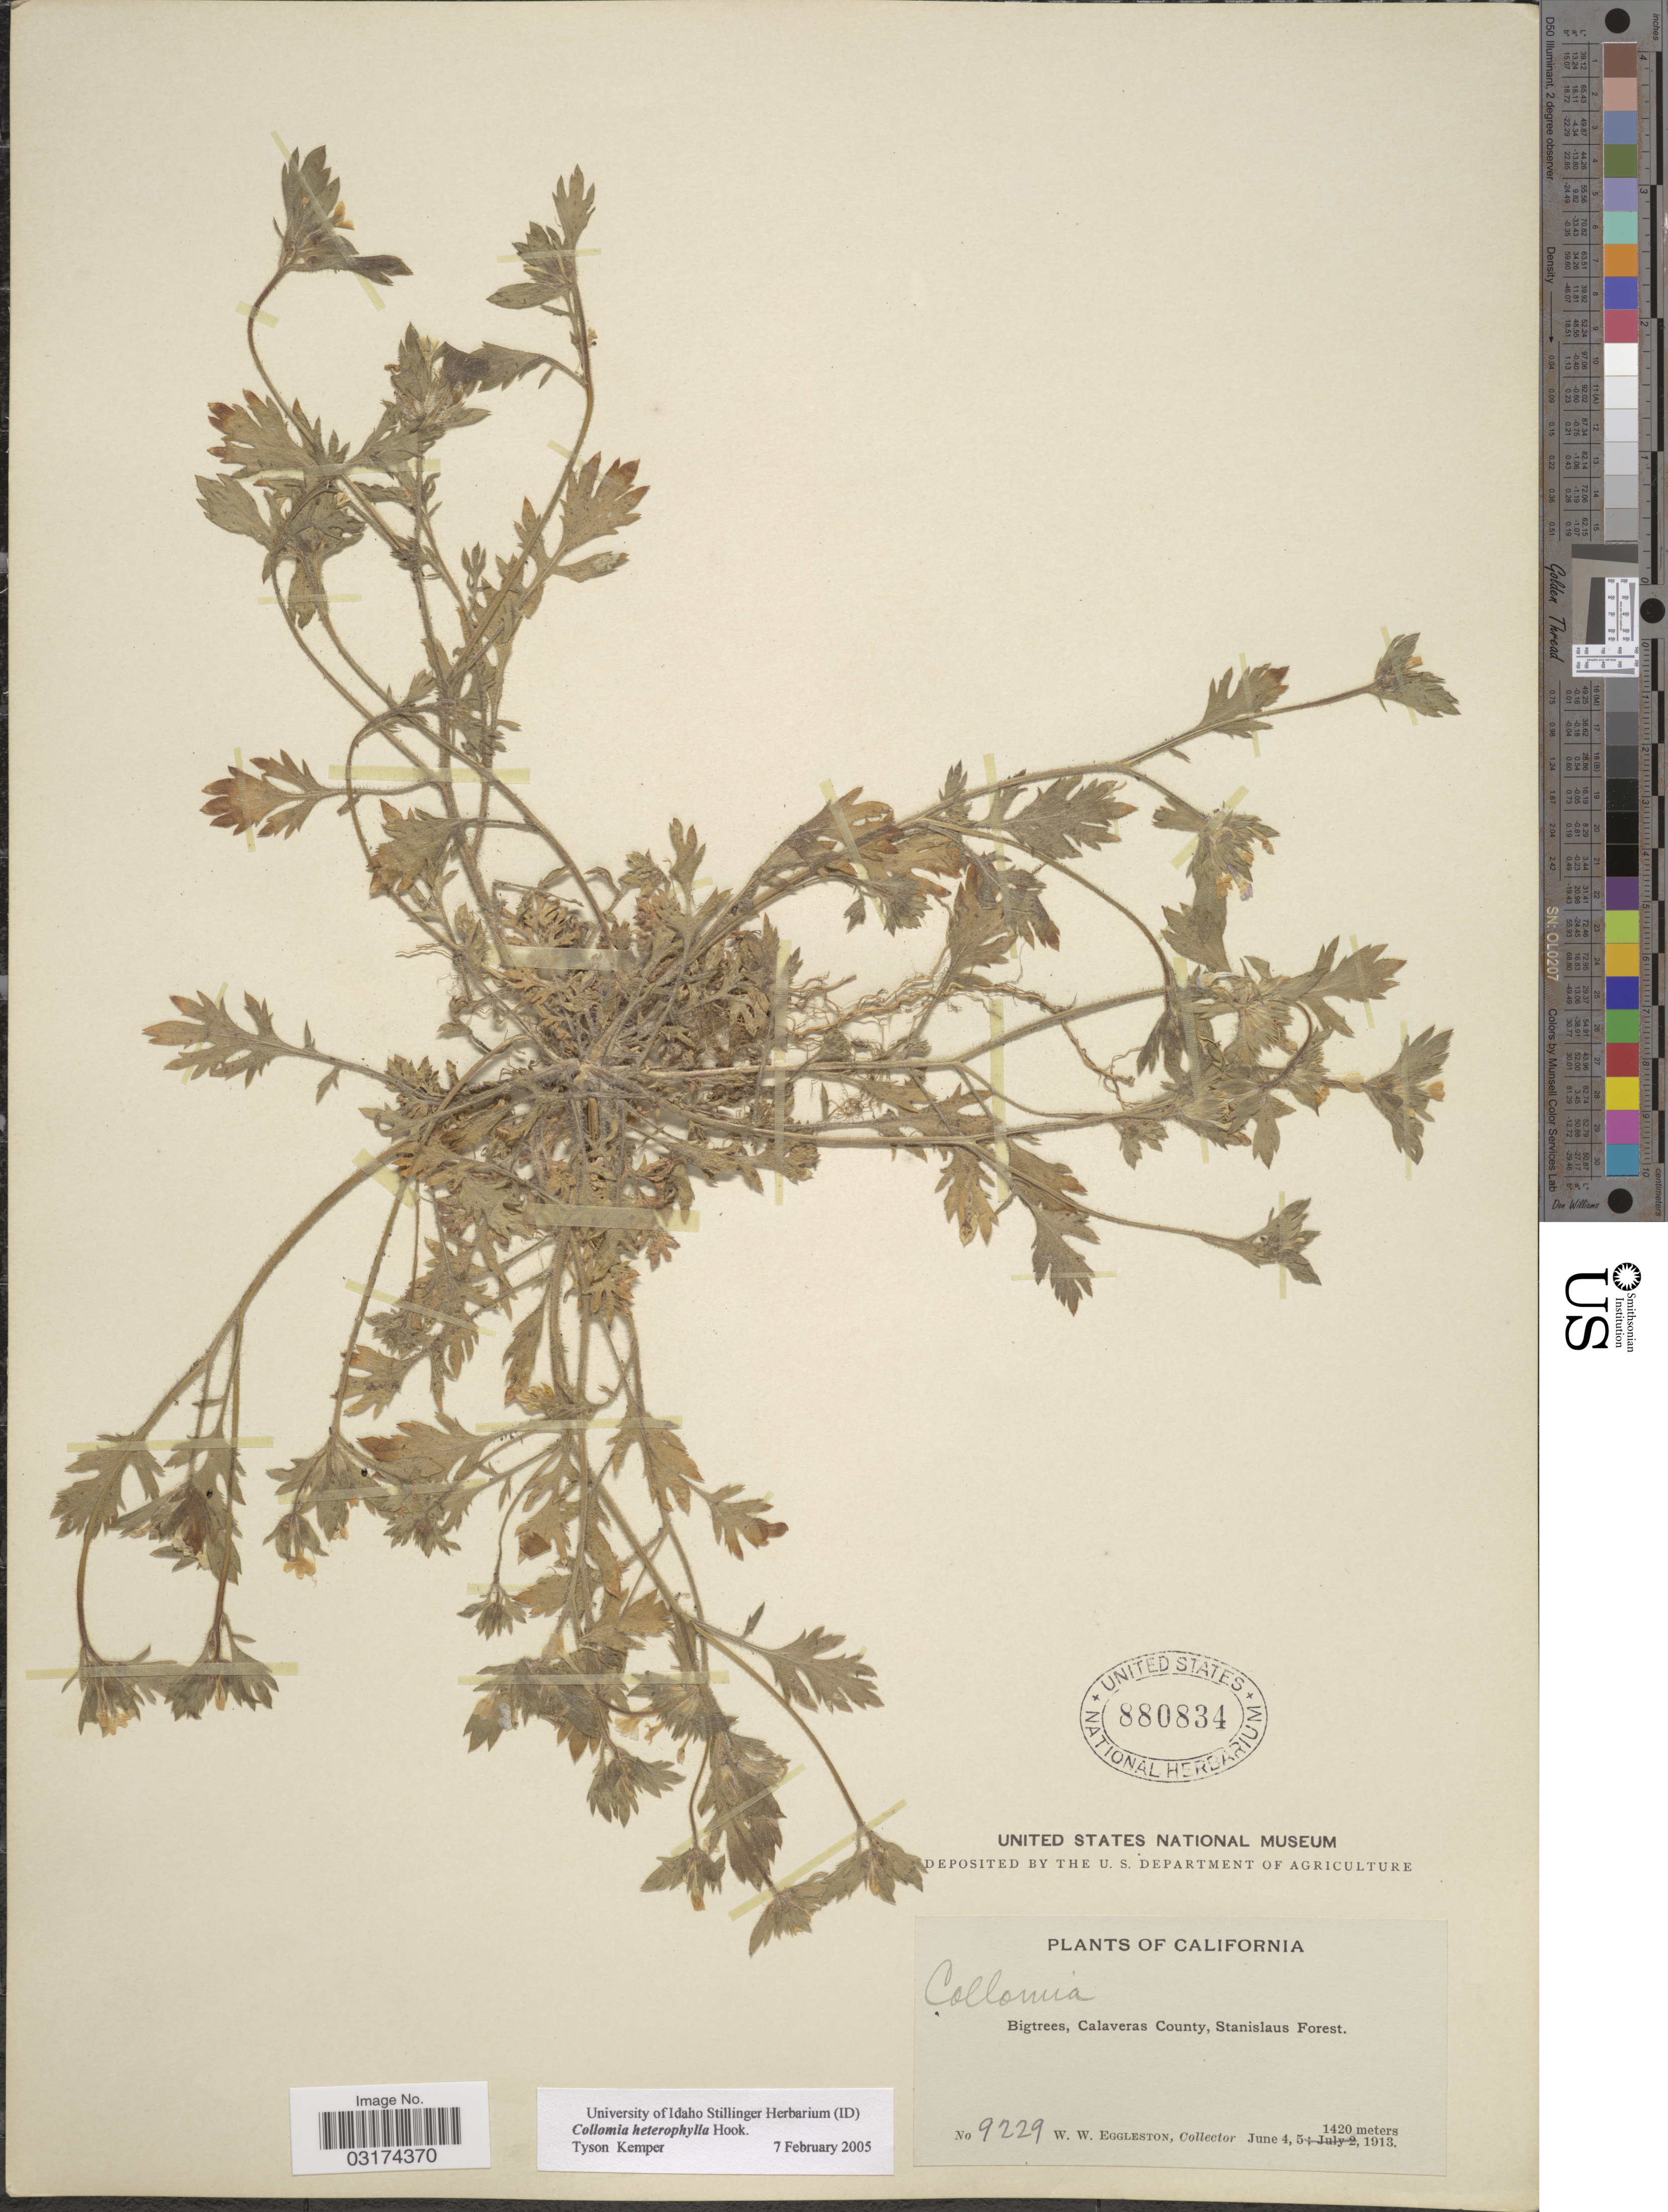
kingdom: Plantae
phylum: Tracheophyta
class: Magnoliopsida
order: Ericales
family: Polemoniaceae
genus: Collomia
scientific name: Collomia heterophylla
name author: Hook.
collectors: W. W. Eggleston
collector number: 9229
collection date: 1913-06-04/1913-06-05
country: United States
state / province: California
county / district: Calaveras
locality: Bigtrees, Calaveras County, Stanislaus Forest.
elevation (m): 1420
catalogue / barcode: US 880834